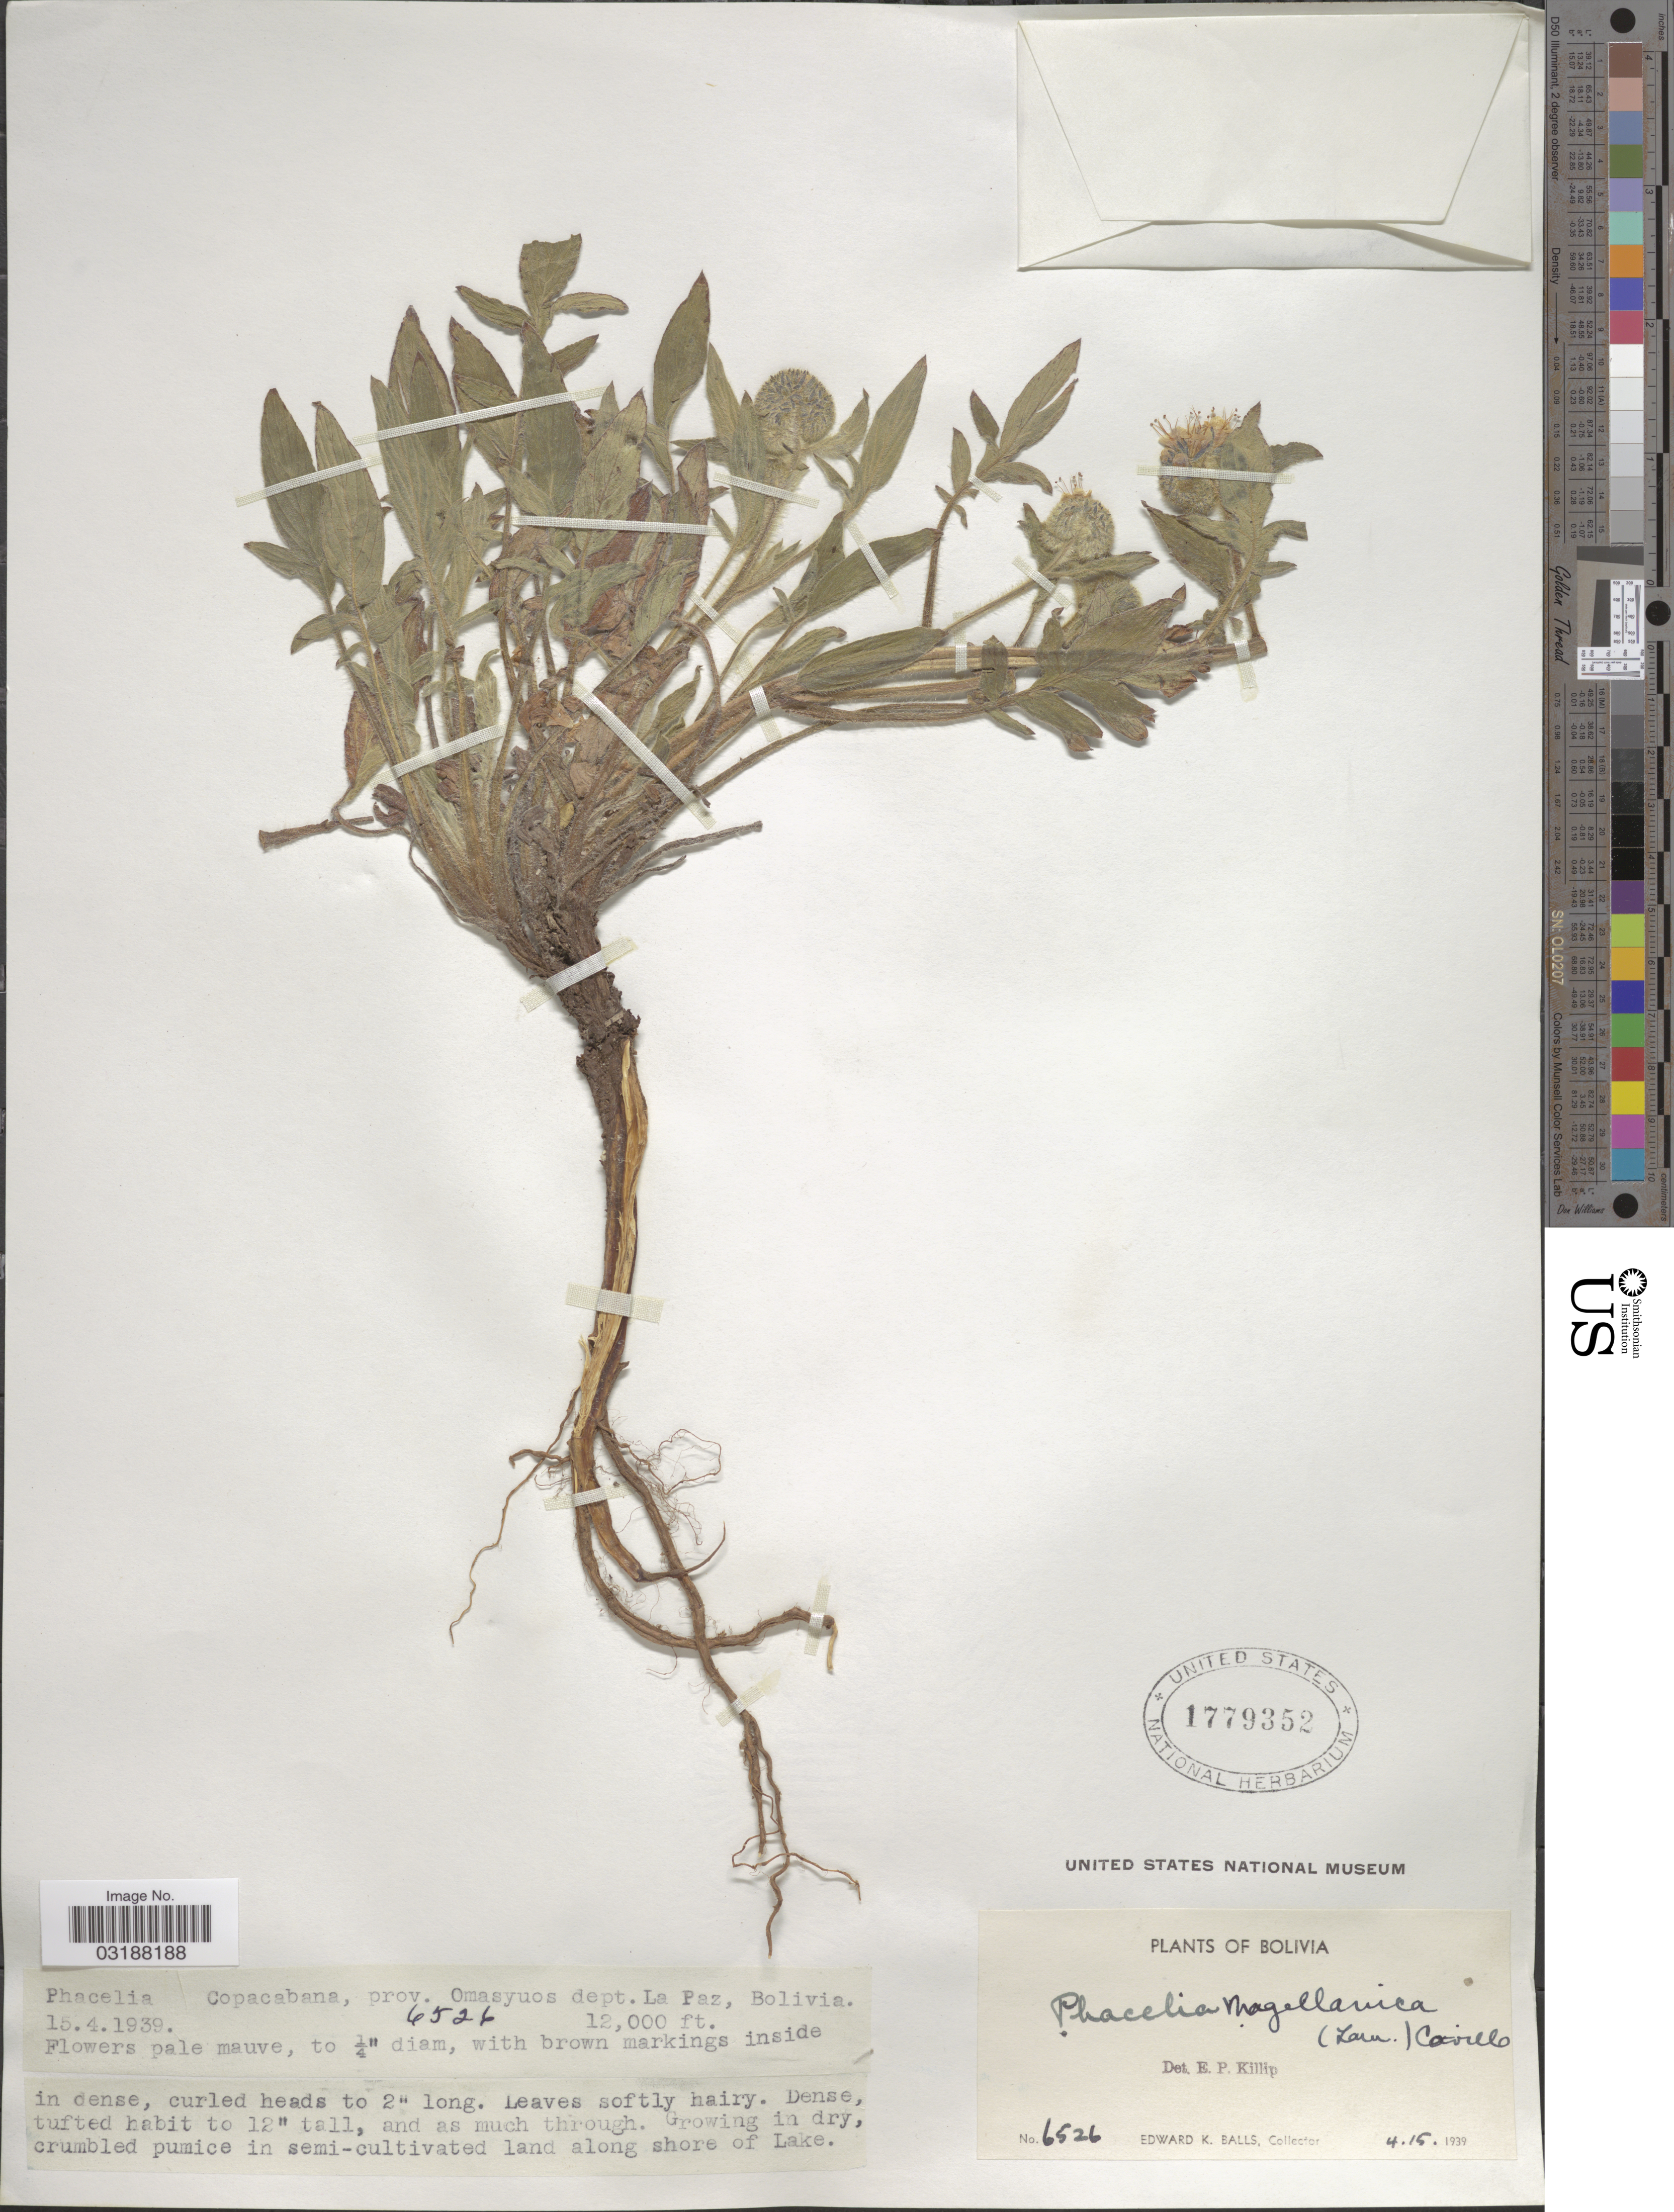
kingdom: Plantae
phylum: Tracheophyta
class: Magnoliopsida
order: Boraginales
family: Hydrophyllaceae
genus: Phacelia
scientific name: Phacelia magellanica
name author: (Lam.) Coville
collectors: E. K. Balls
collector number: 6526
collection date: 1939-04-15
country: Bolivia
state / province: La Paz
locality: Copacabana, prov. Omasyuos, dept. La Paz.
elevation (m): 3658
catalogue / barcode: US 1779352